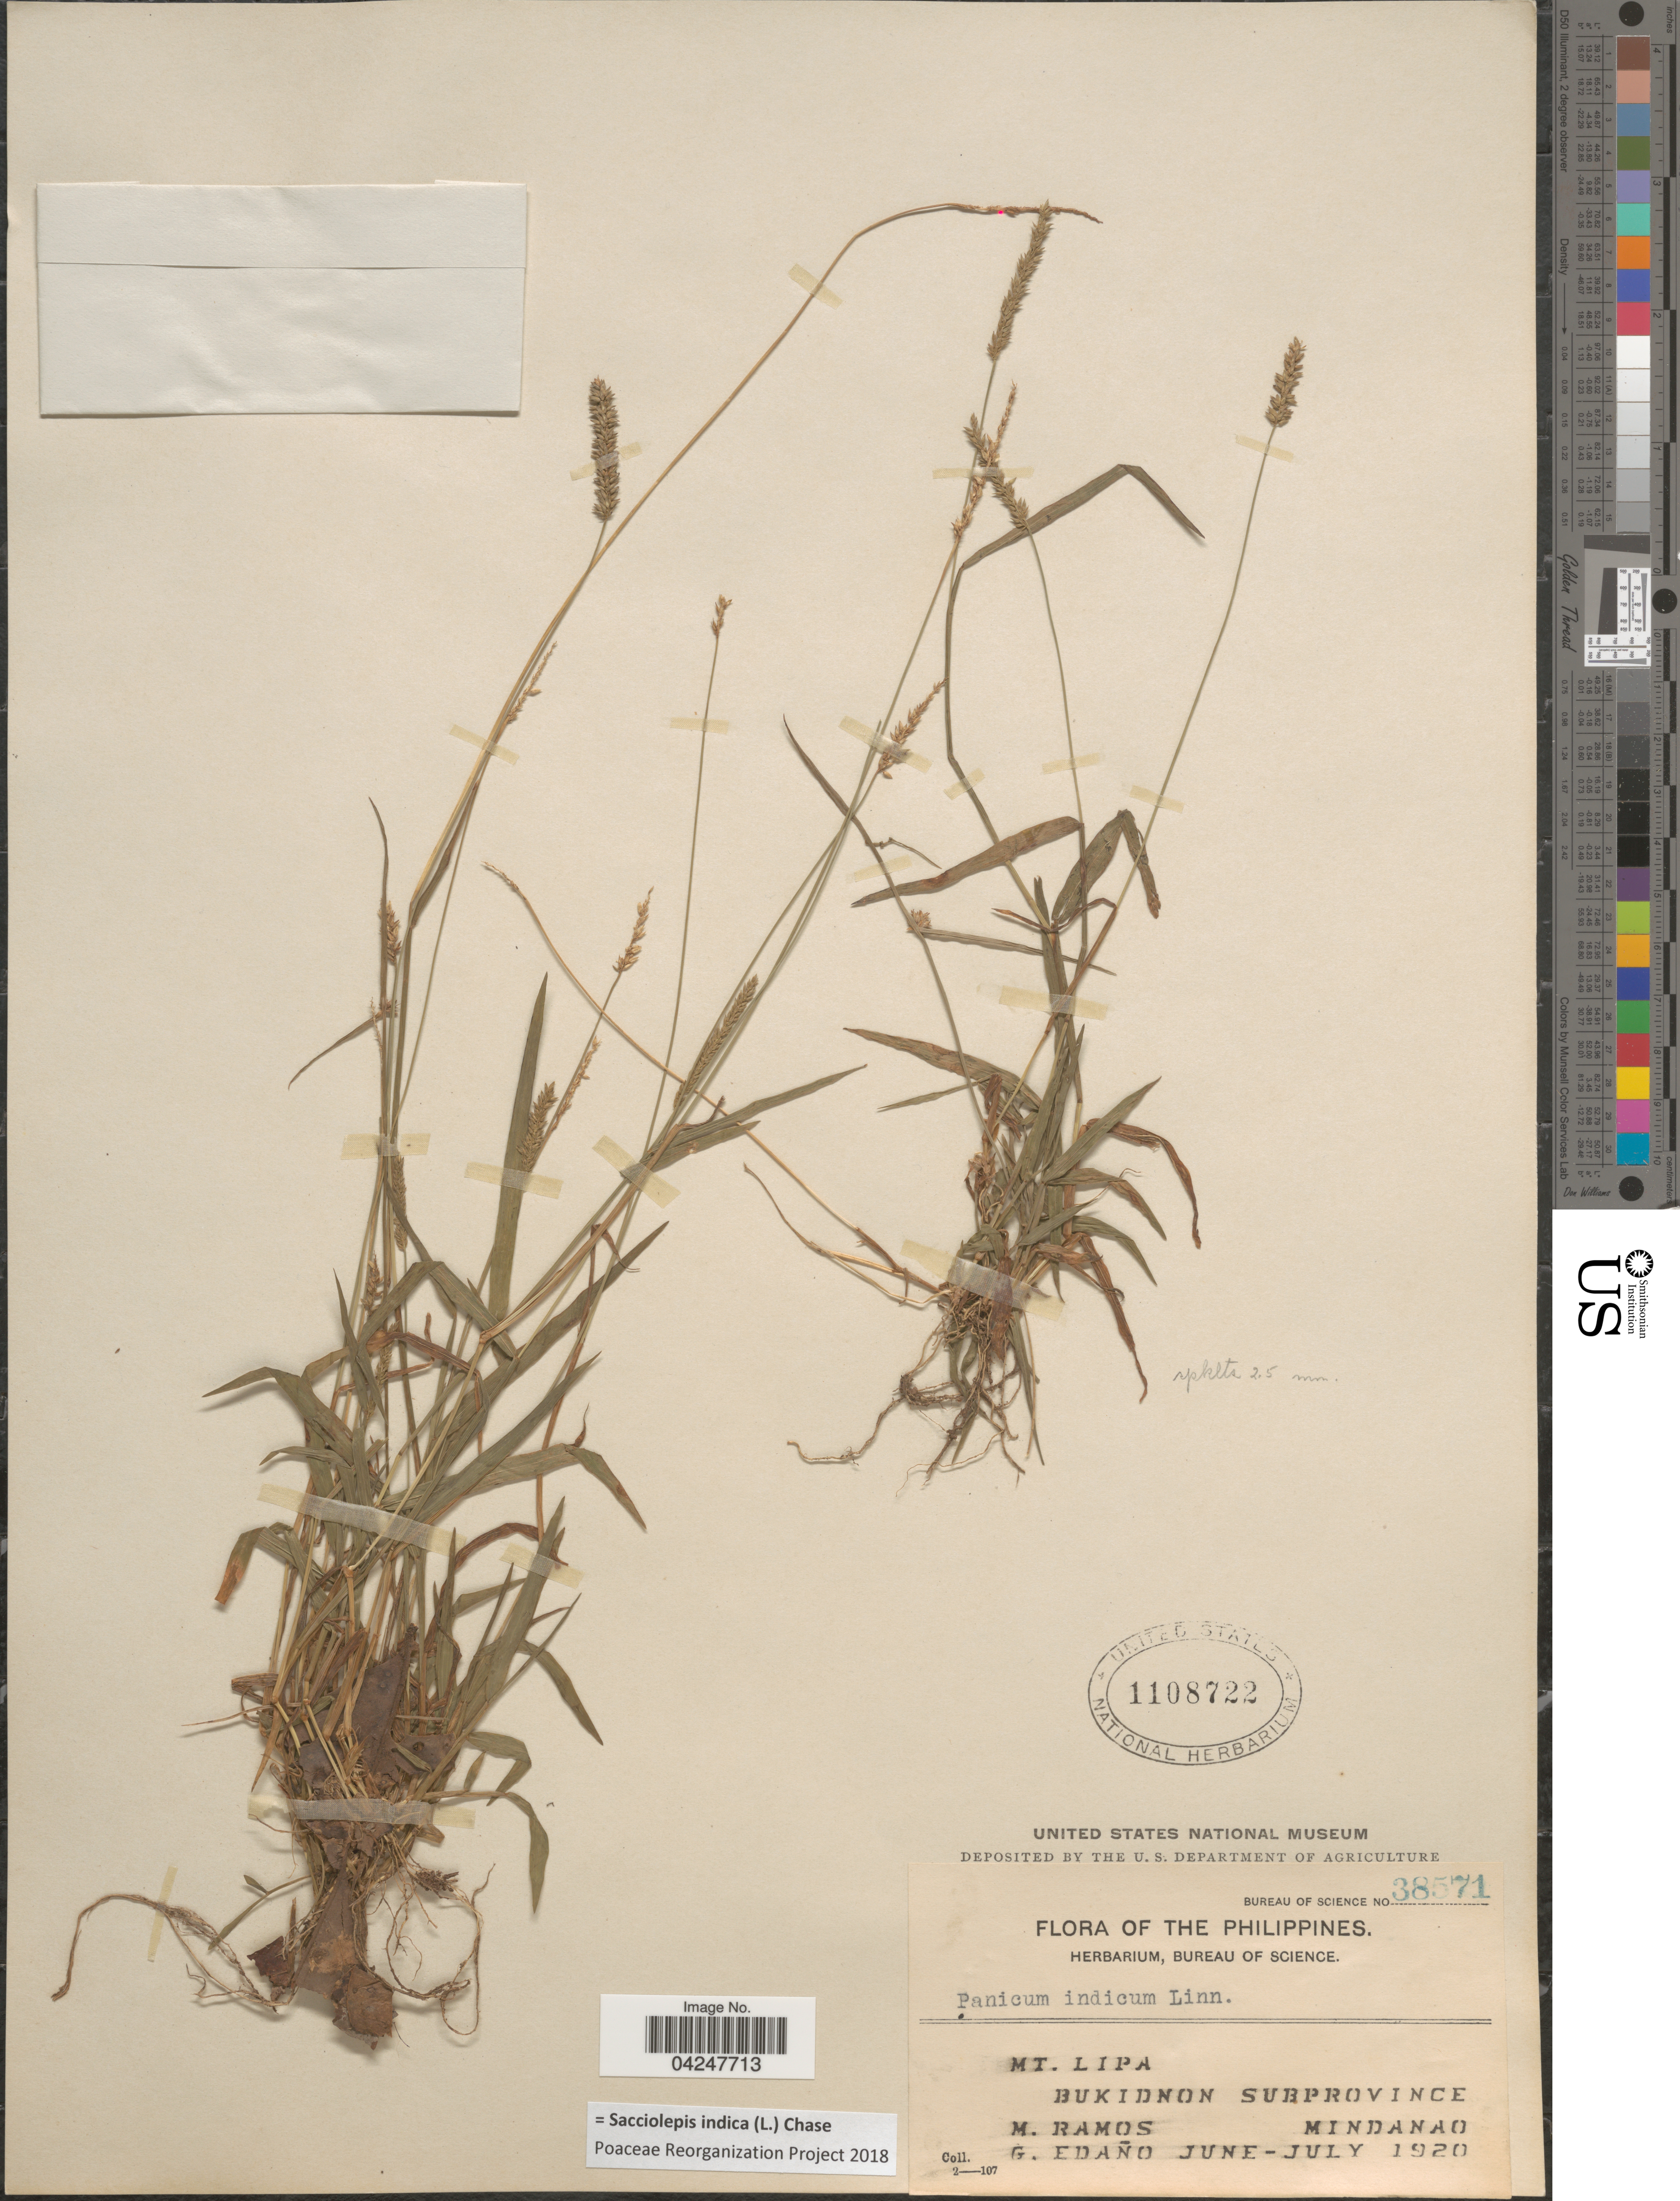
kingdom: Plantae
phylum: Tracheophyta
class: Liliopsida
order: Poales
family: Poaceae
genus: Sacciolepis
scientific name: Sacciolepis indica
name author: (L.) Chase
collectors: M. Ramos & G. Edaño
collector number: Bureau of Science 38571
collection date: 1920-06/1920-07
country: Philippines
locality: Mt. Lipa. Bukidnon Subprovince Mindanao.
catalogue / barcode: US 1108722